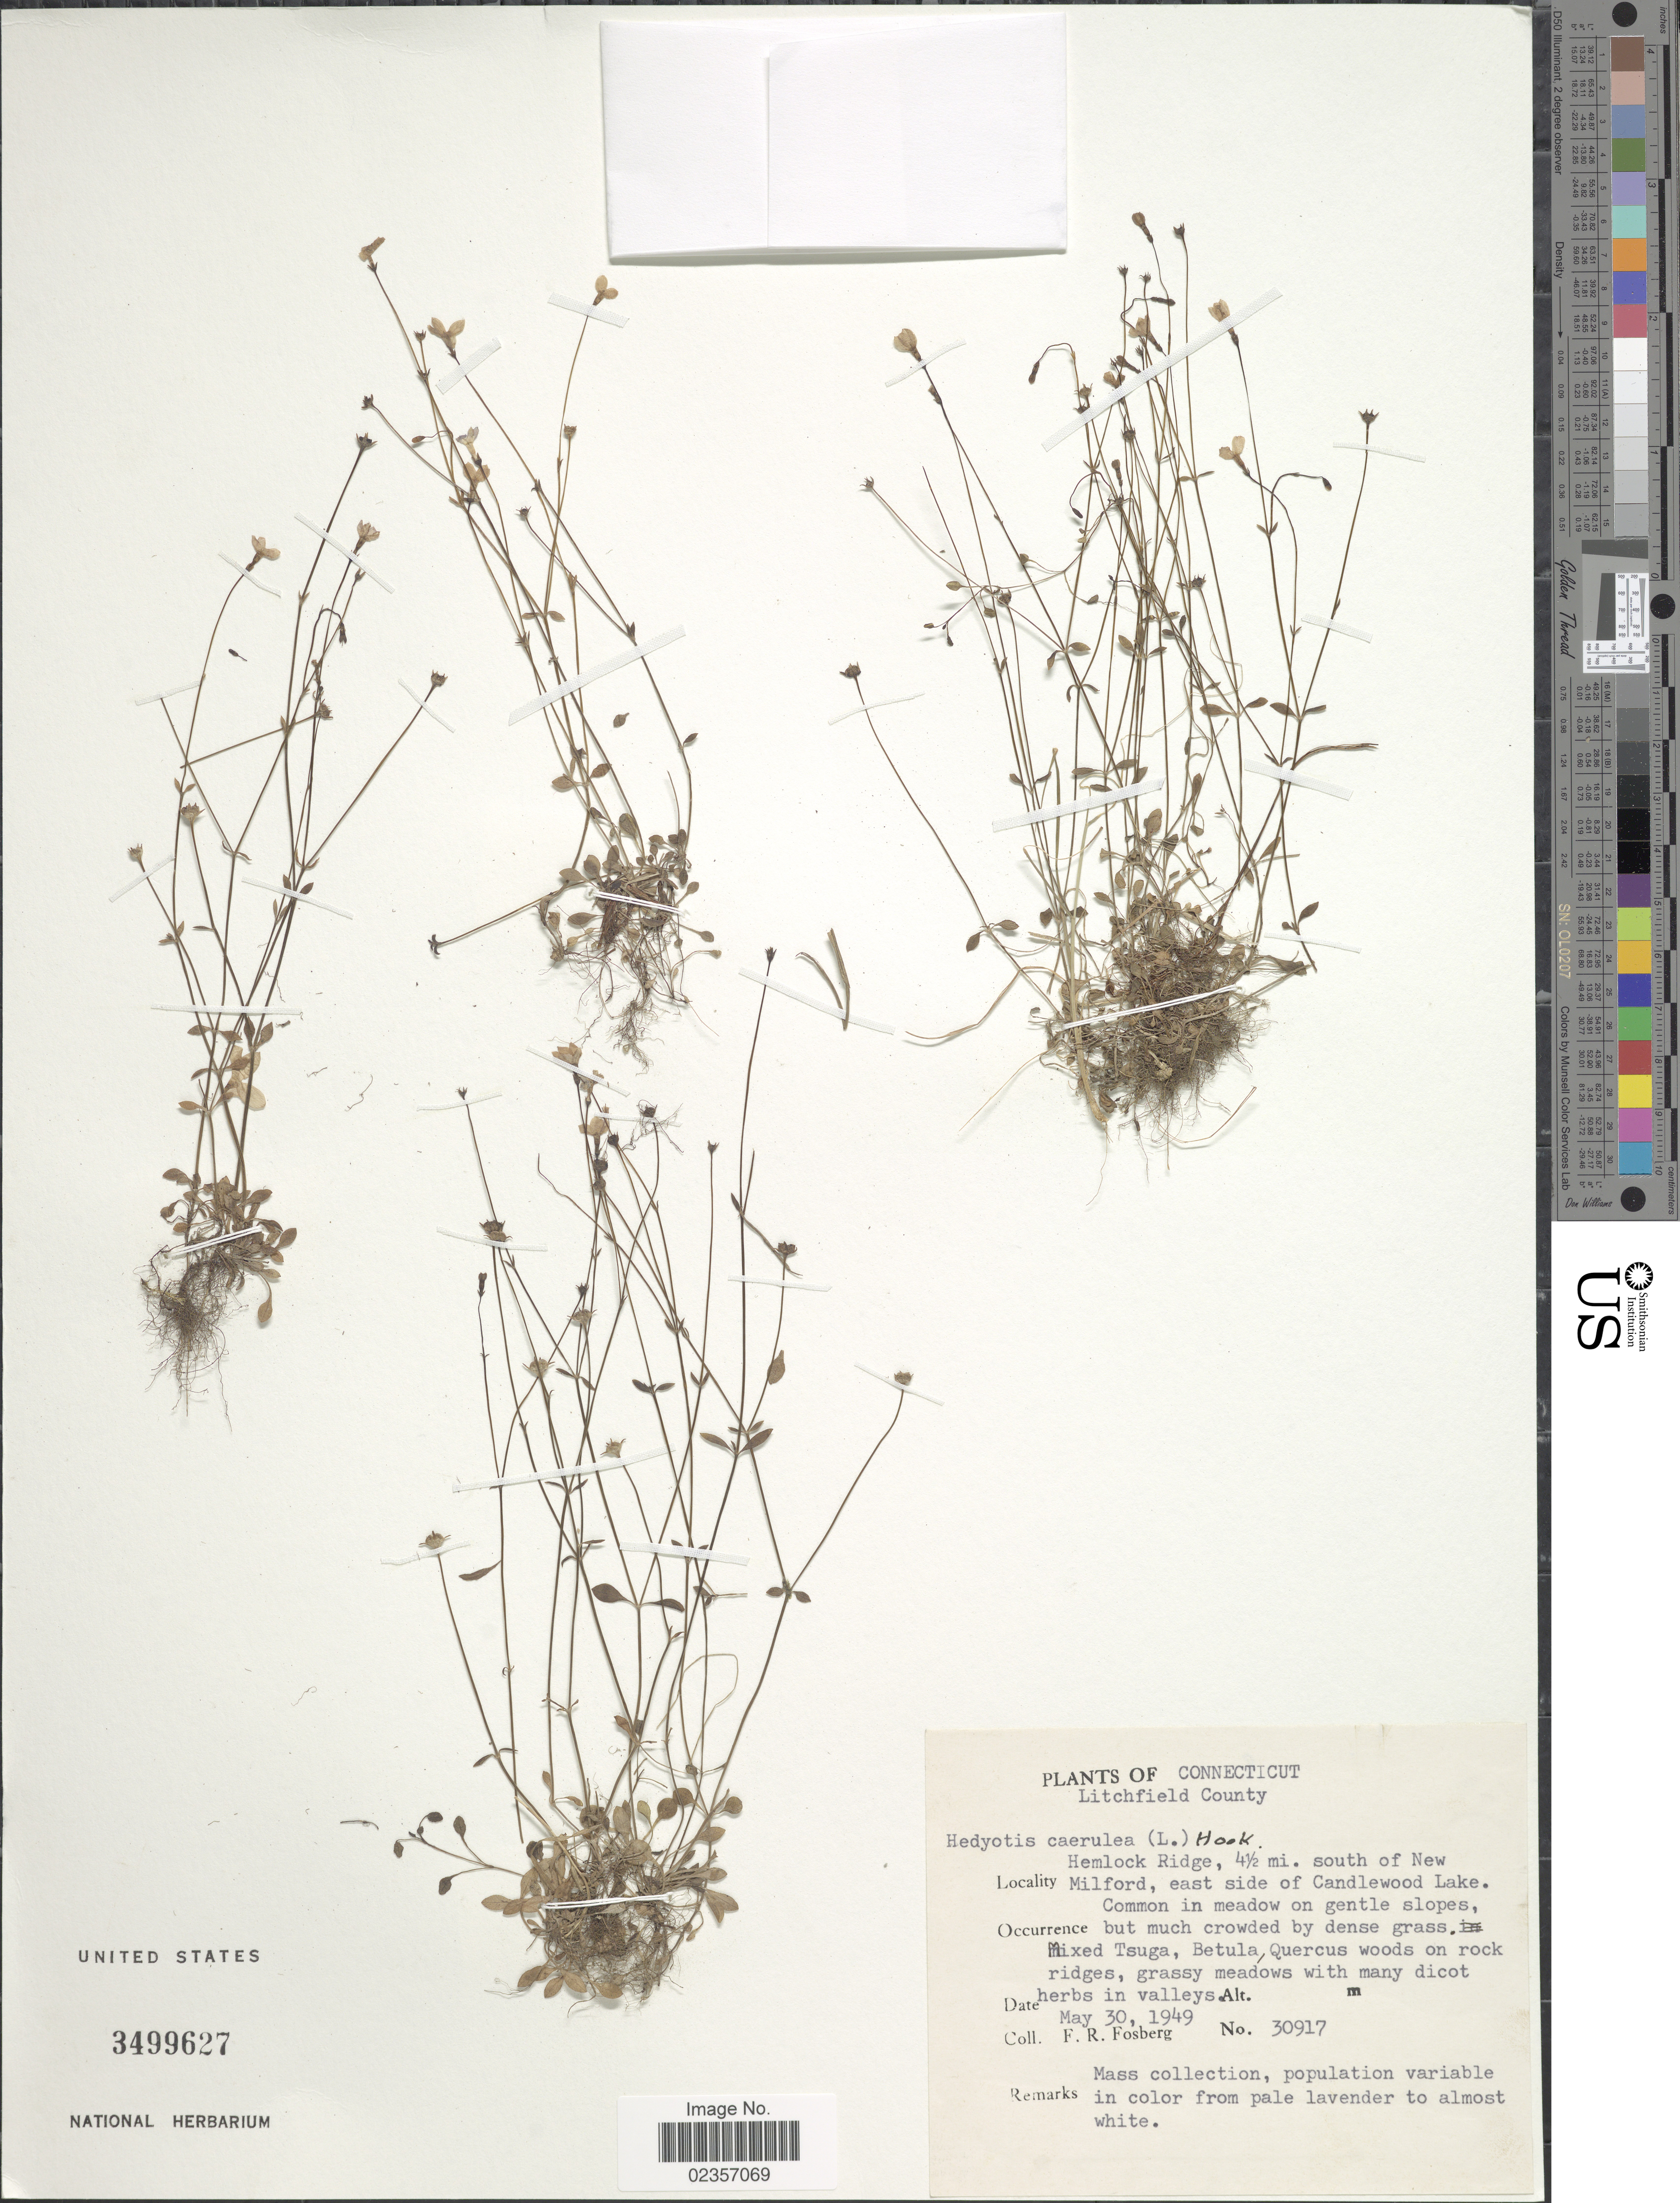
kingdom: Plantae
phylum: Tracheophyta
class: Magnoliopsida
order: Gentianales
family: Rubiaceae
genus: Houstonia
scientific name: Houstonia caerulea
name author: L.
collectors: F. R. Fosberg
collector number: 30917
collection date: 1949-05-30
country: United States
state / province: Connecticut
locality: Litchfield County, Hemlock Ridge, 4½ mi. south of New Milford, east side of Candlewood Lake. Common in meadow on gentle slopes, but much crowded by dense grass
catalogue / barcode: US 3499627